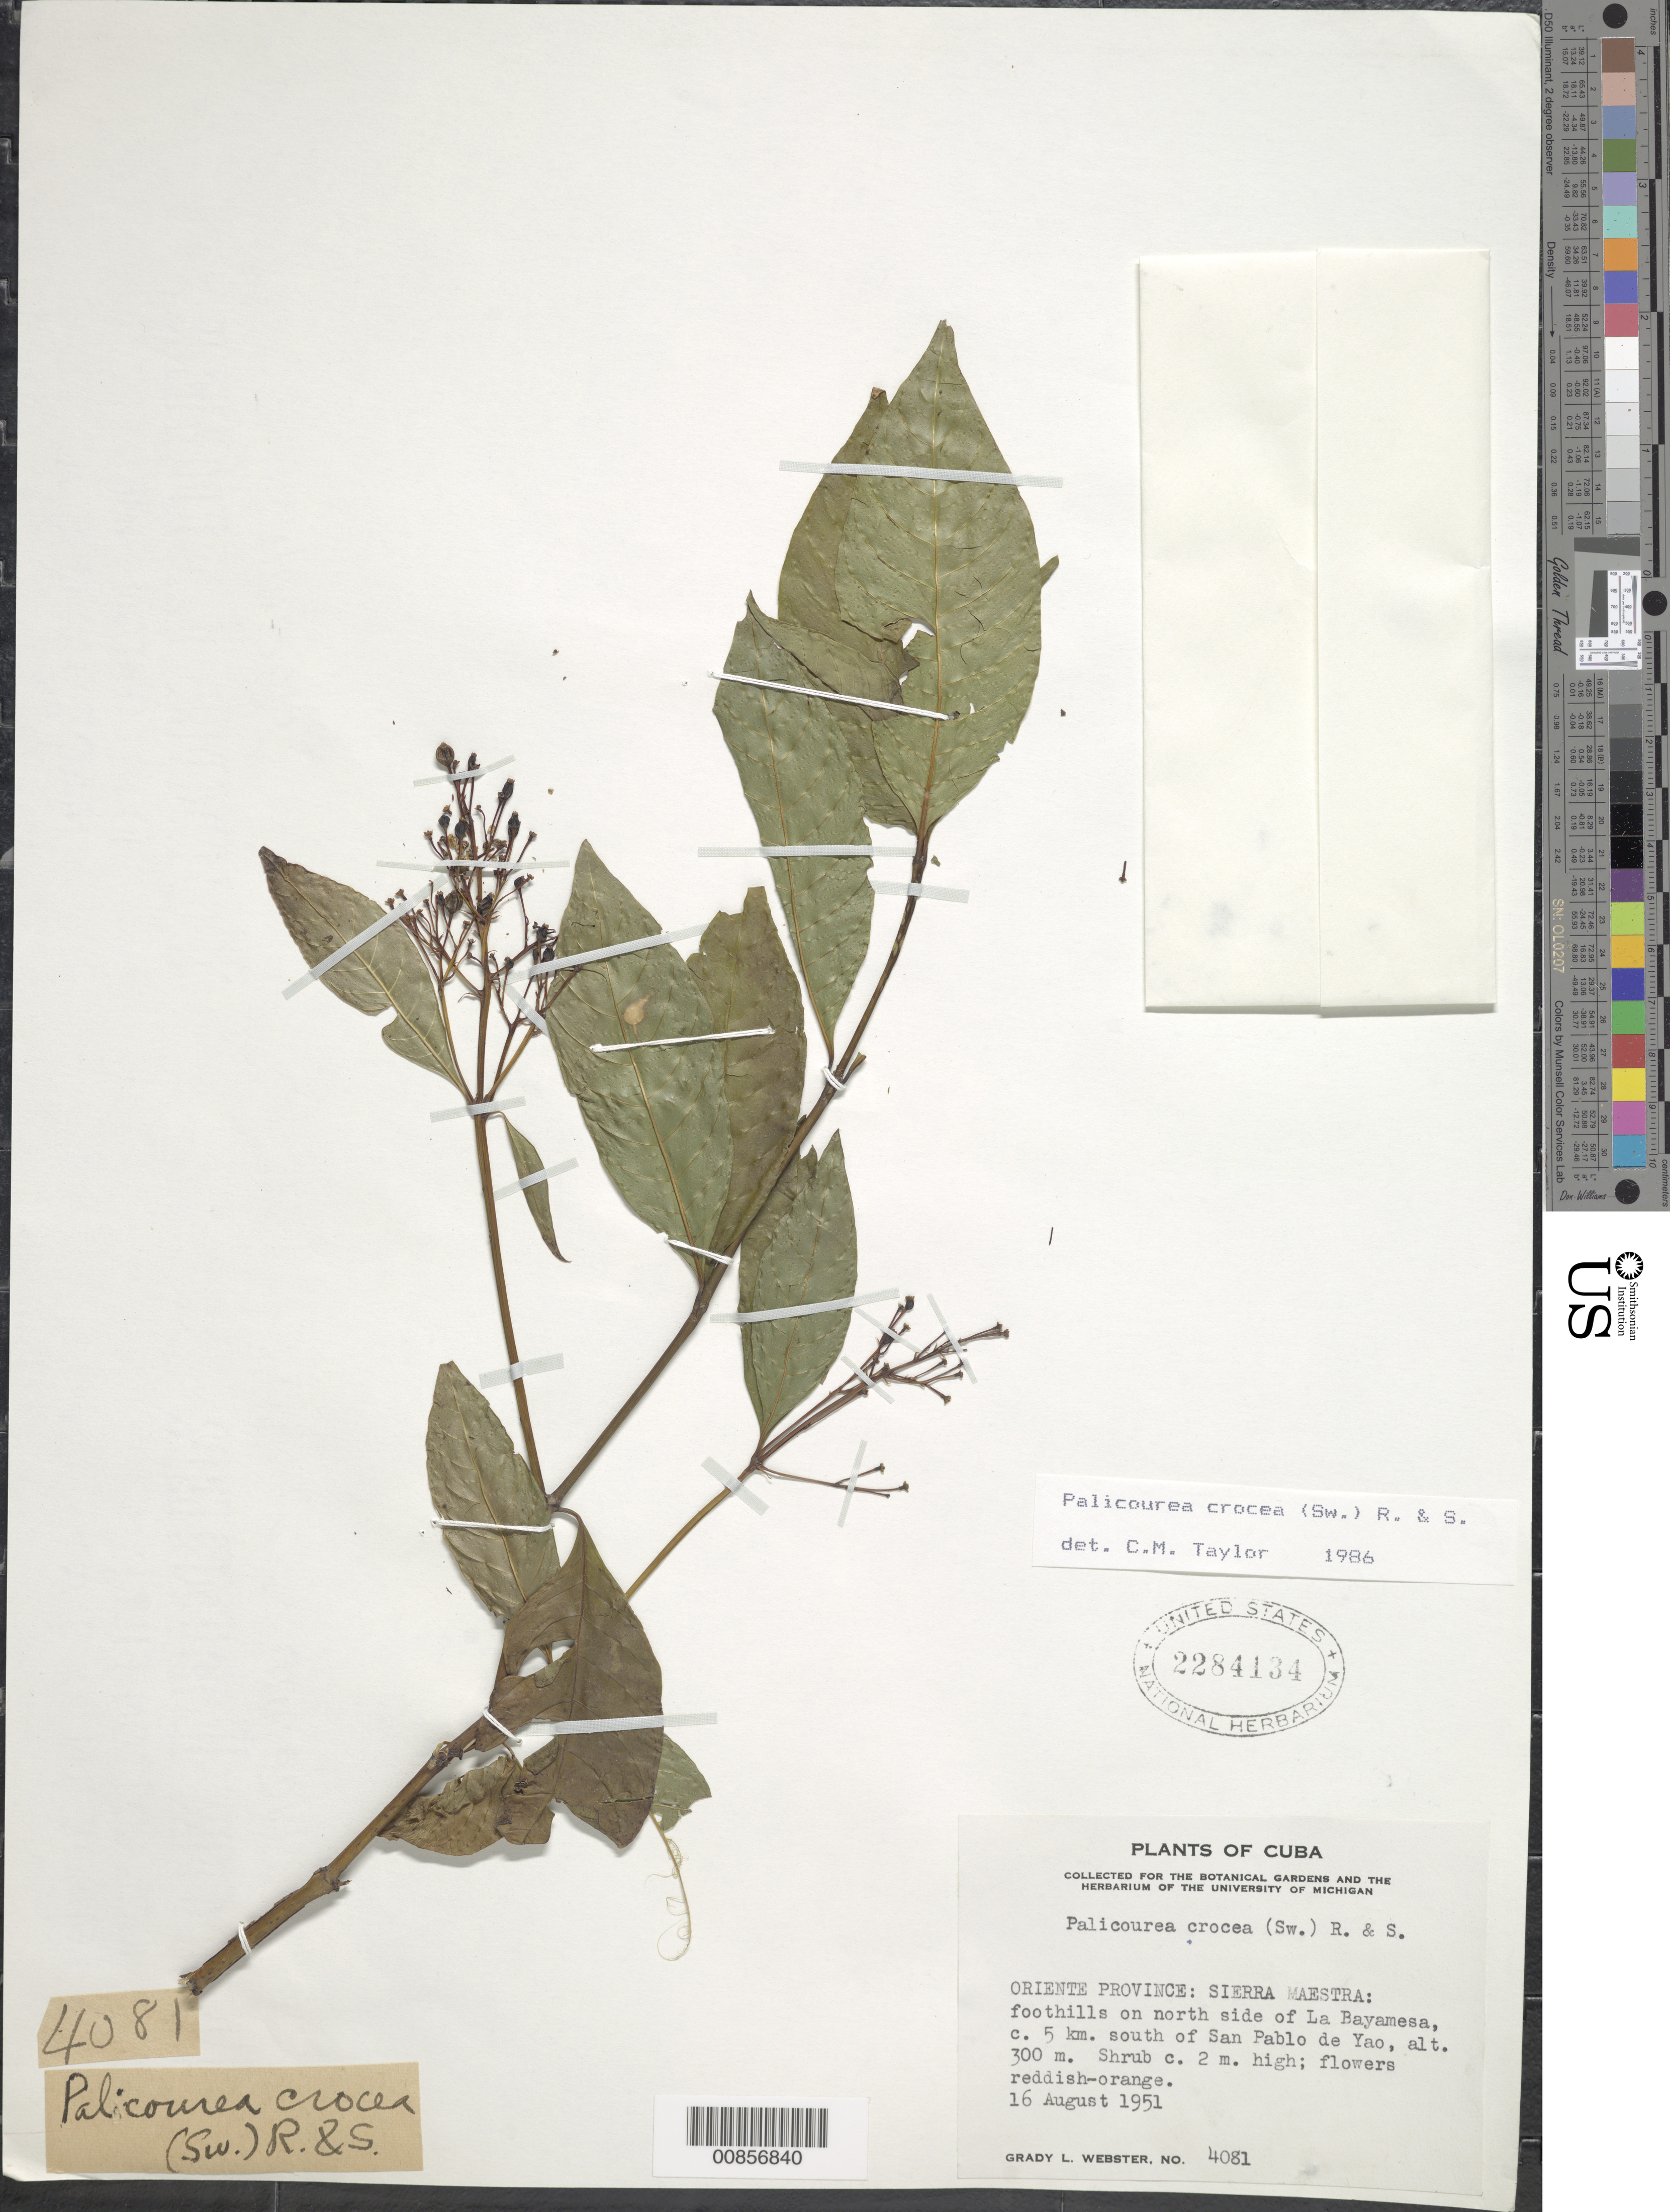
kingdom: Plantae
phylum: Tracheophyta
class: Magnoliopsida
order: Gentianales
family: Rubiaceae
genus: Palicourea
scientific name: Palicourea crocea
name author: (Sw.) Schult.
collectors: G. L. Webster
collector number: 4081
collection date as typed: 16 Aug 1951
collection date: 1951-08-16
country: Cuba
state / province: Oriente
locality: Sierra Maestra: foothills on north side of La Bayamesa, c. 5 km south of San Pablo de Yao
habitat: Foothills of mountain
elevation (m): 300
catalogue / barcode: US 2284134